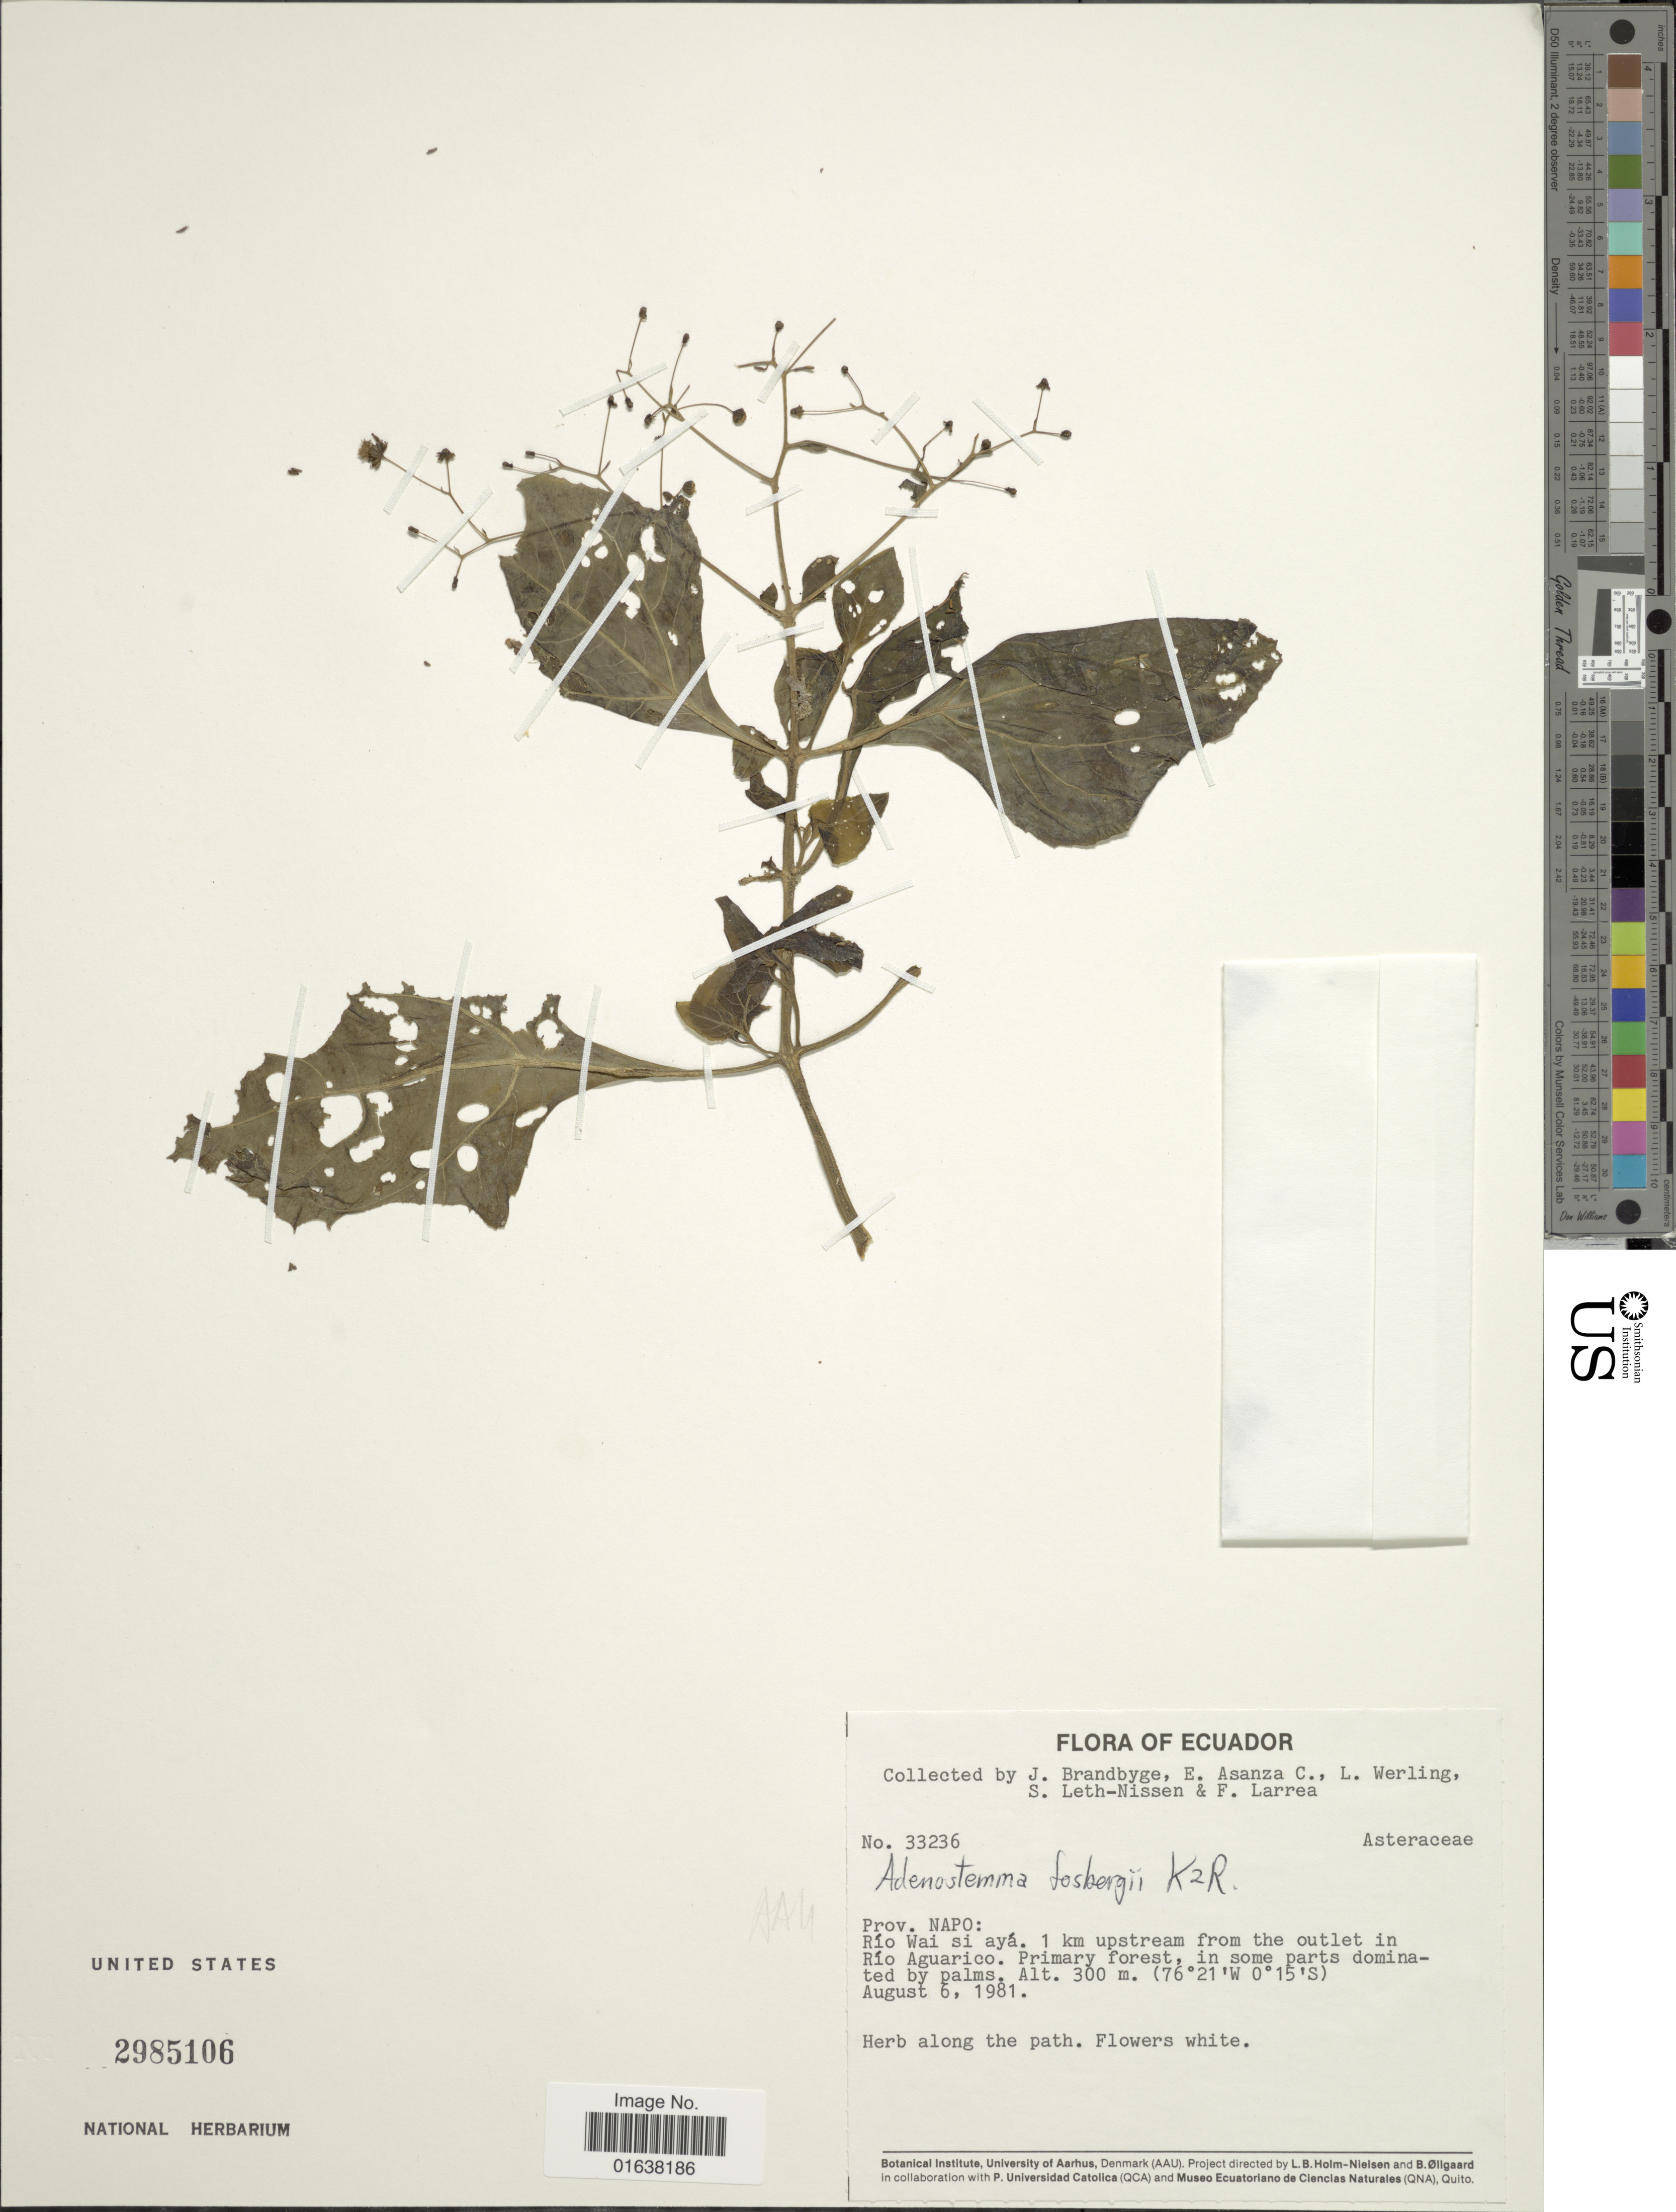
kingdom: Plantae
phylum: Tracheophyta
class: Magnoliopsida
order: Asterales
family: Asteraceae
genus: Adenostemma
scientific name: Adenostemma fosbergii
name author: R.M. King & H. Rob.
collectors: J. Brandbyge, E. Asanza, L. Werling, S. Leth-Nissen & F. Larrea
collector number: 33236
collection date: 1981-08-06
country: Ecuador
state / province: Napo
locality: Rio Wai si aya. 1 km upstream from the outlet in Rio Aguarico.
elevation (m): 300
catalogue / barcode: US 2985106